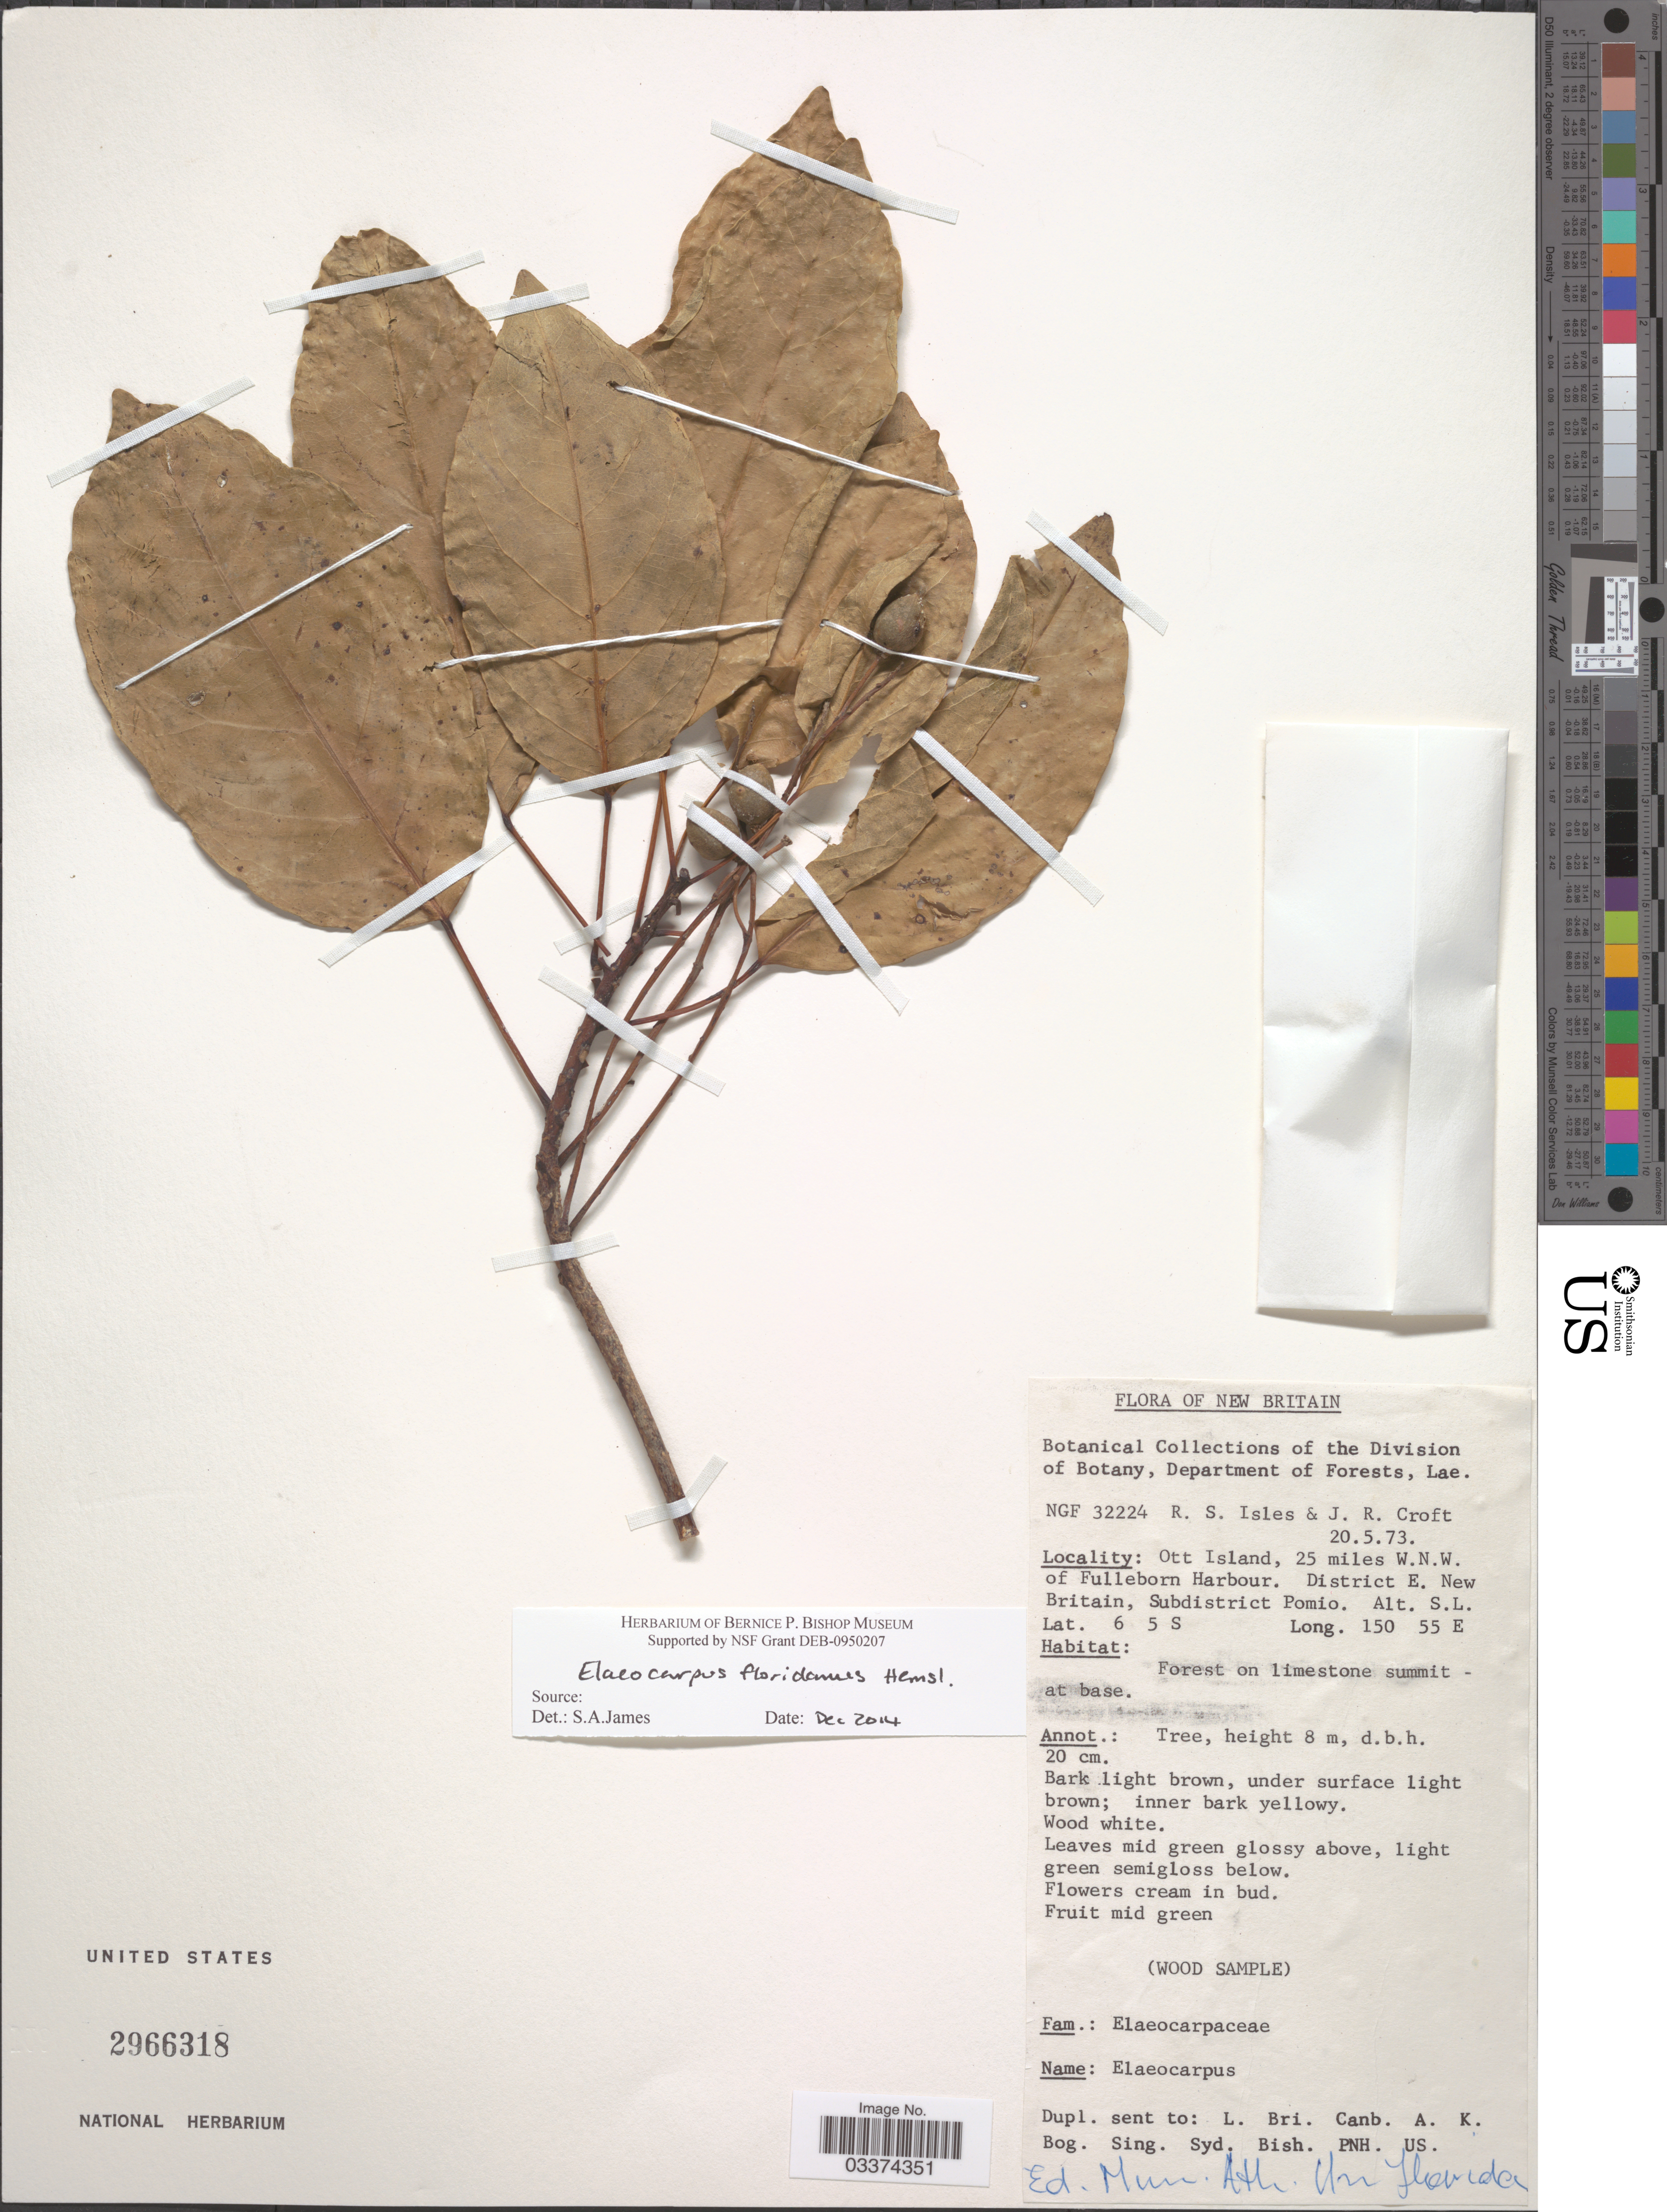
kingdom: Plantae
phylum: Tracheophyta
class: Magnoliopsida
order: Oxalidales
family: Elaeocarpaceae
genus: Elaeocarpus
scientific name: Elaeocarpus floridanus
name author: Hemsl.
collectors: R. Isles & J. R. Croft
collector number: NGF32224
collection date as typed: Transcribed d/m/y: 20/5/73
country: Papua New Guinea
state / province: East New Britain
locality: New Britain, Ott Island, 25 miles W.N.W. of Fulleborn Harbour. District E. New Britain, Subdistrict Pomio.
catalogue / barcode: US 2966318